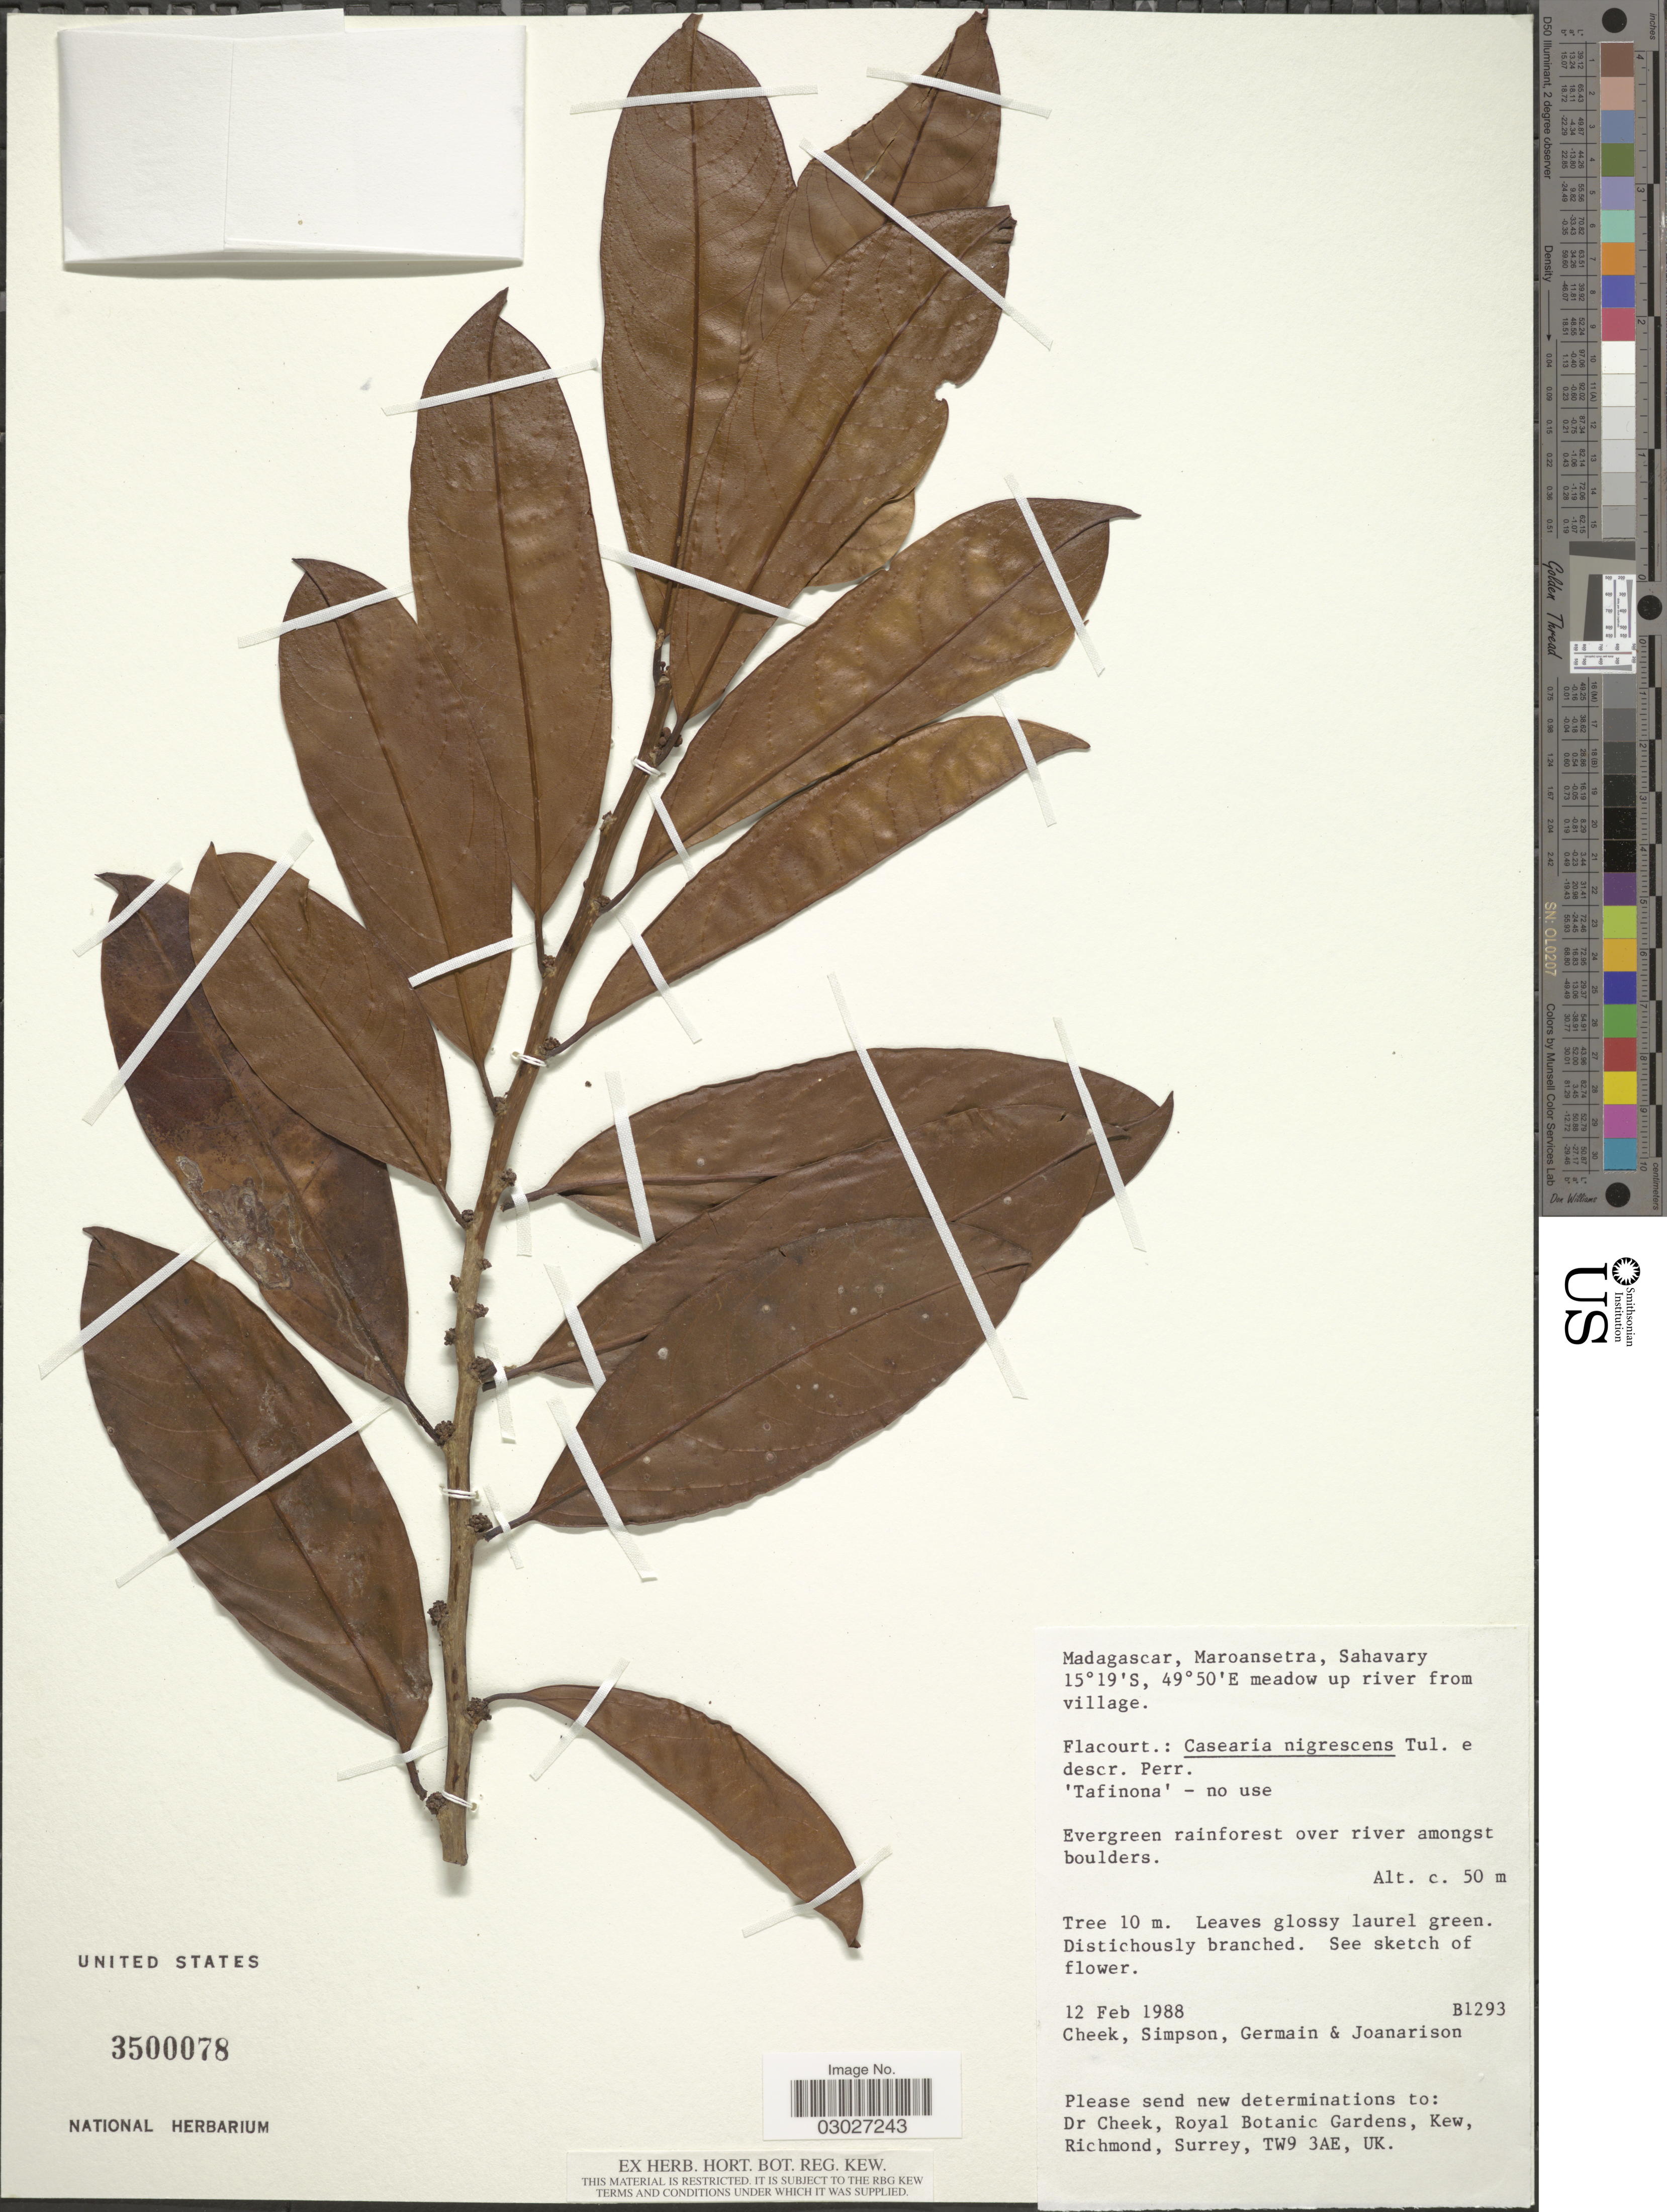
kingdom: Plantae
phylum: Tracheophyta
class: Magnoliopsida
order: Malpighiales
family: Salicaceae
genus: Casearia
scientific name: Casearia nigrescens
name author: Tul.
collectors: -. Cheek, Simpson, --, -. Germain & Joanarison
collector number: B1293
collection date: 1988-02-12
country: Madagascar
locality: Maroansetra, Sahavary.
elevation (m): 50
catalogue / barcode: US 3500078